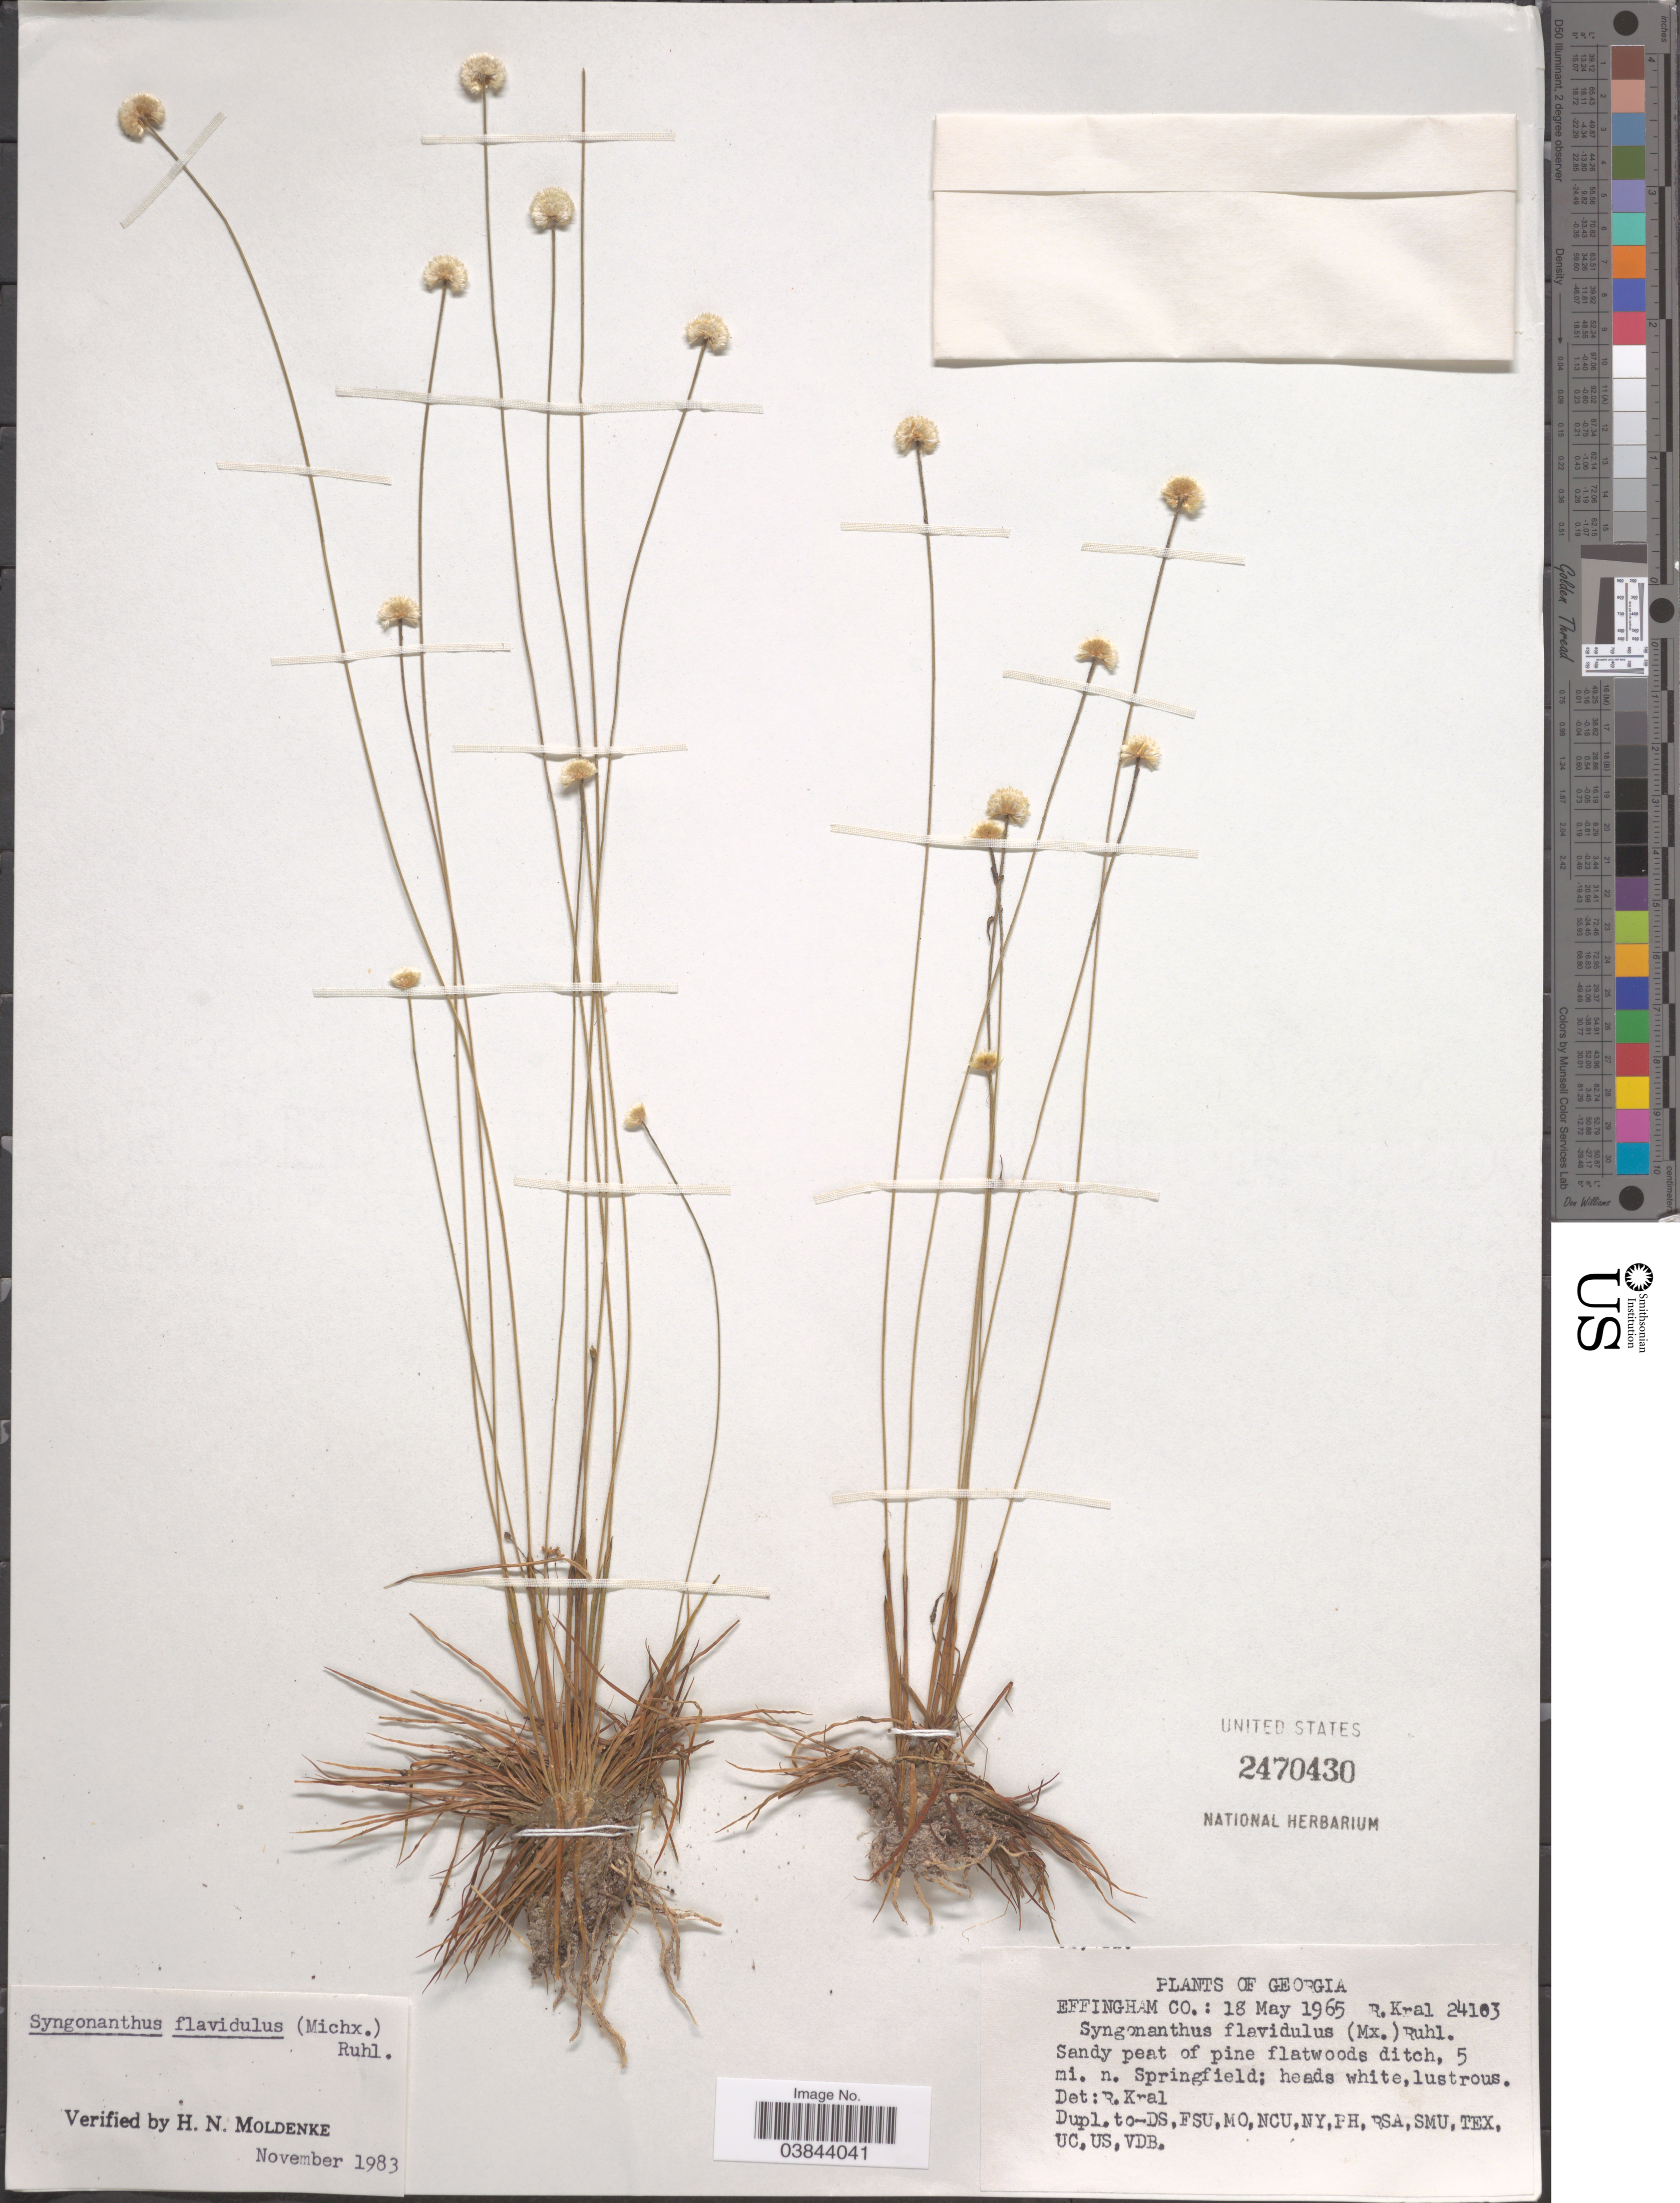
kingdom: Plantae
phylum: Tracheophyta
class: Liliopsida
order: Poales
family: Eriocaulaceae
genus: Syngonanthus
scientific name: Syngonanthus flavidulus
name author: (Michx.) Ruhland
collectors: R. Kral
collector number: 24103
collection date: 1965-05-18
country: United States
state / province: Georgia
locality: Effingham Co.: Sandy peat of pine flatwoods ditch, 5 mi. n. Springfield.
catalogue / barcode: US 2470430